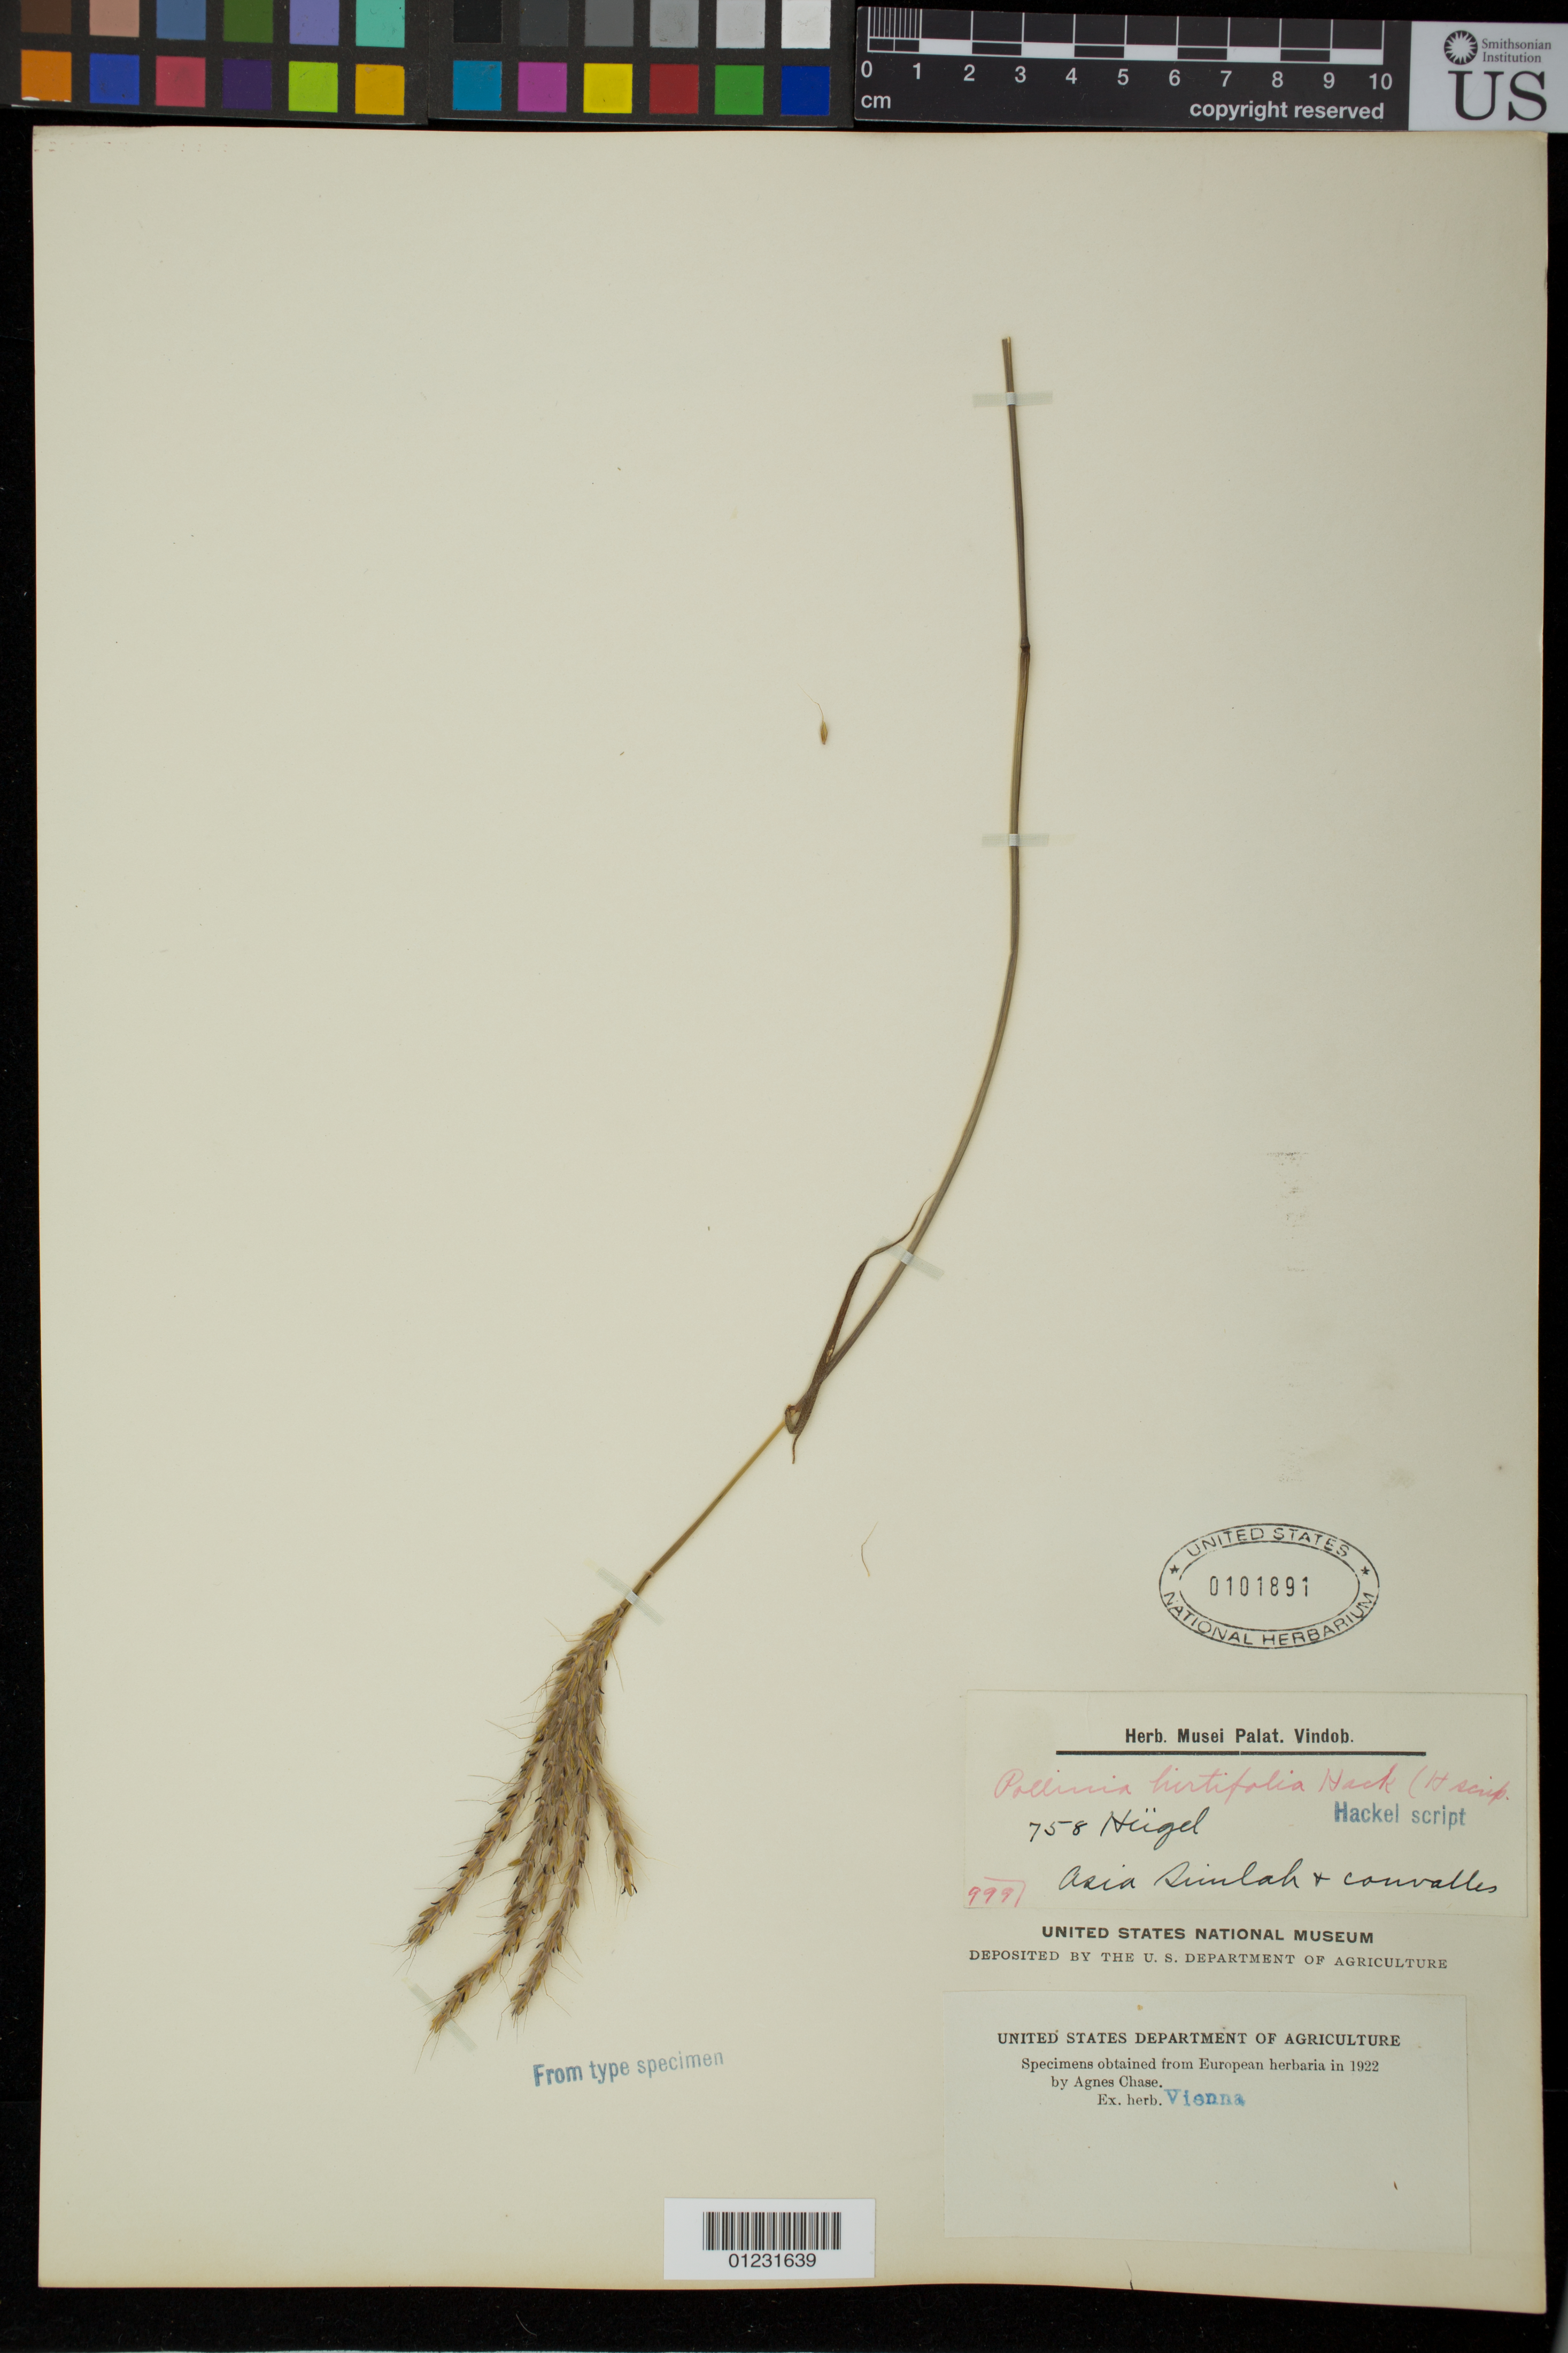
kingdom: Plantae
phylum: Tracheophyta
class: Liliopsida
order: Poales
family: Poaceae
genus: Pollinia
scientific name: Pollinia hirtifolia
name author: Hack. in A. DC. & C. DC.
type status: Type Collection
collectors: Hugel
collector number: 758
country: India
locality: Simla et convalles.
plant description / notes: Fragmentary material of type specimen ex herb. Hackel.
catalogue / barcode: US 101891